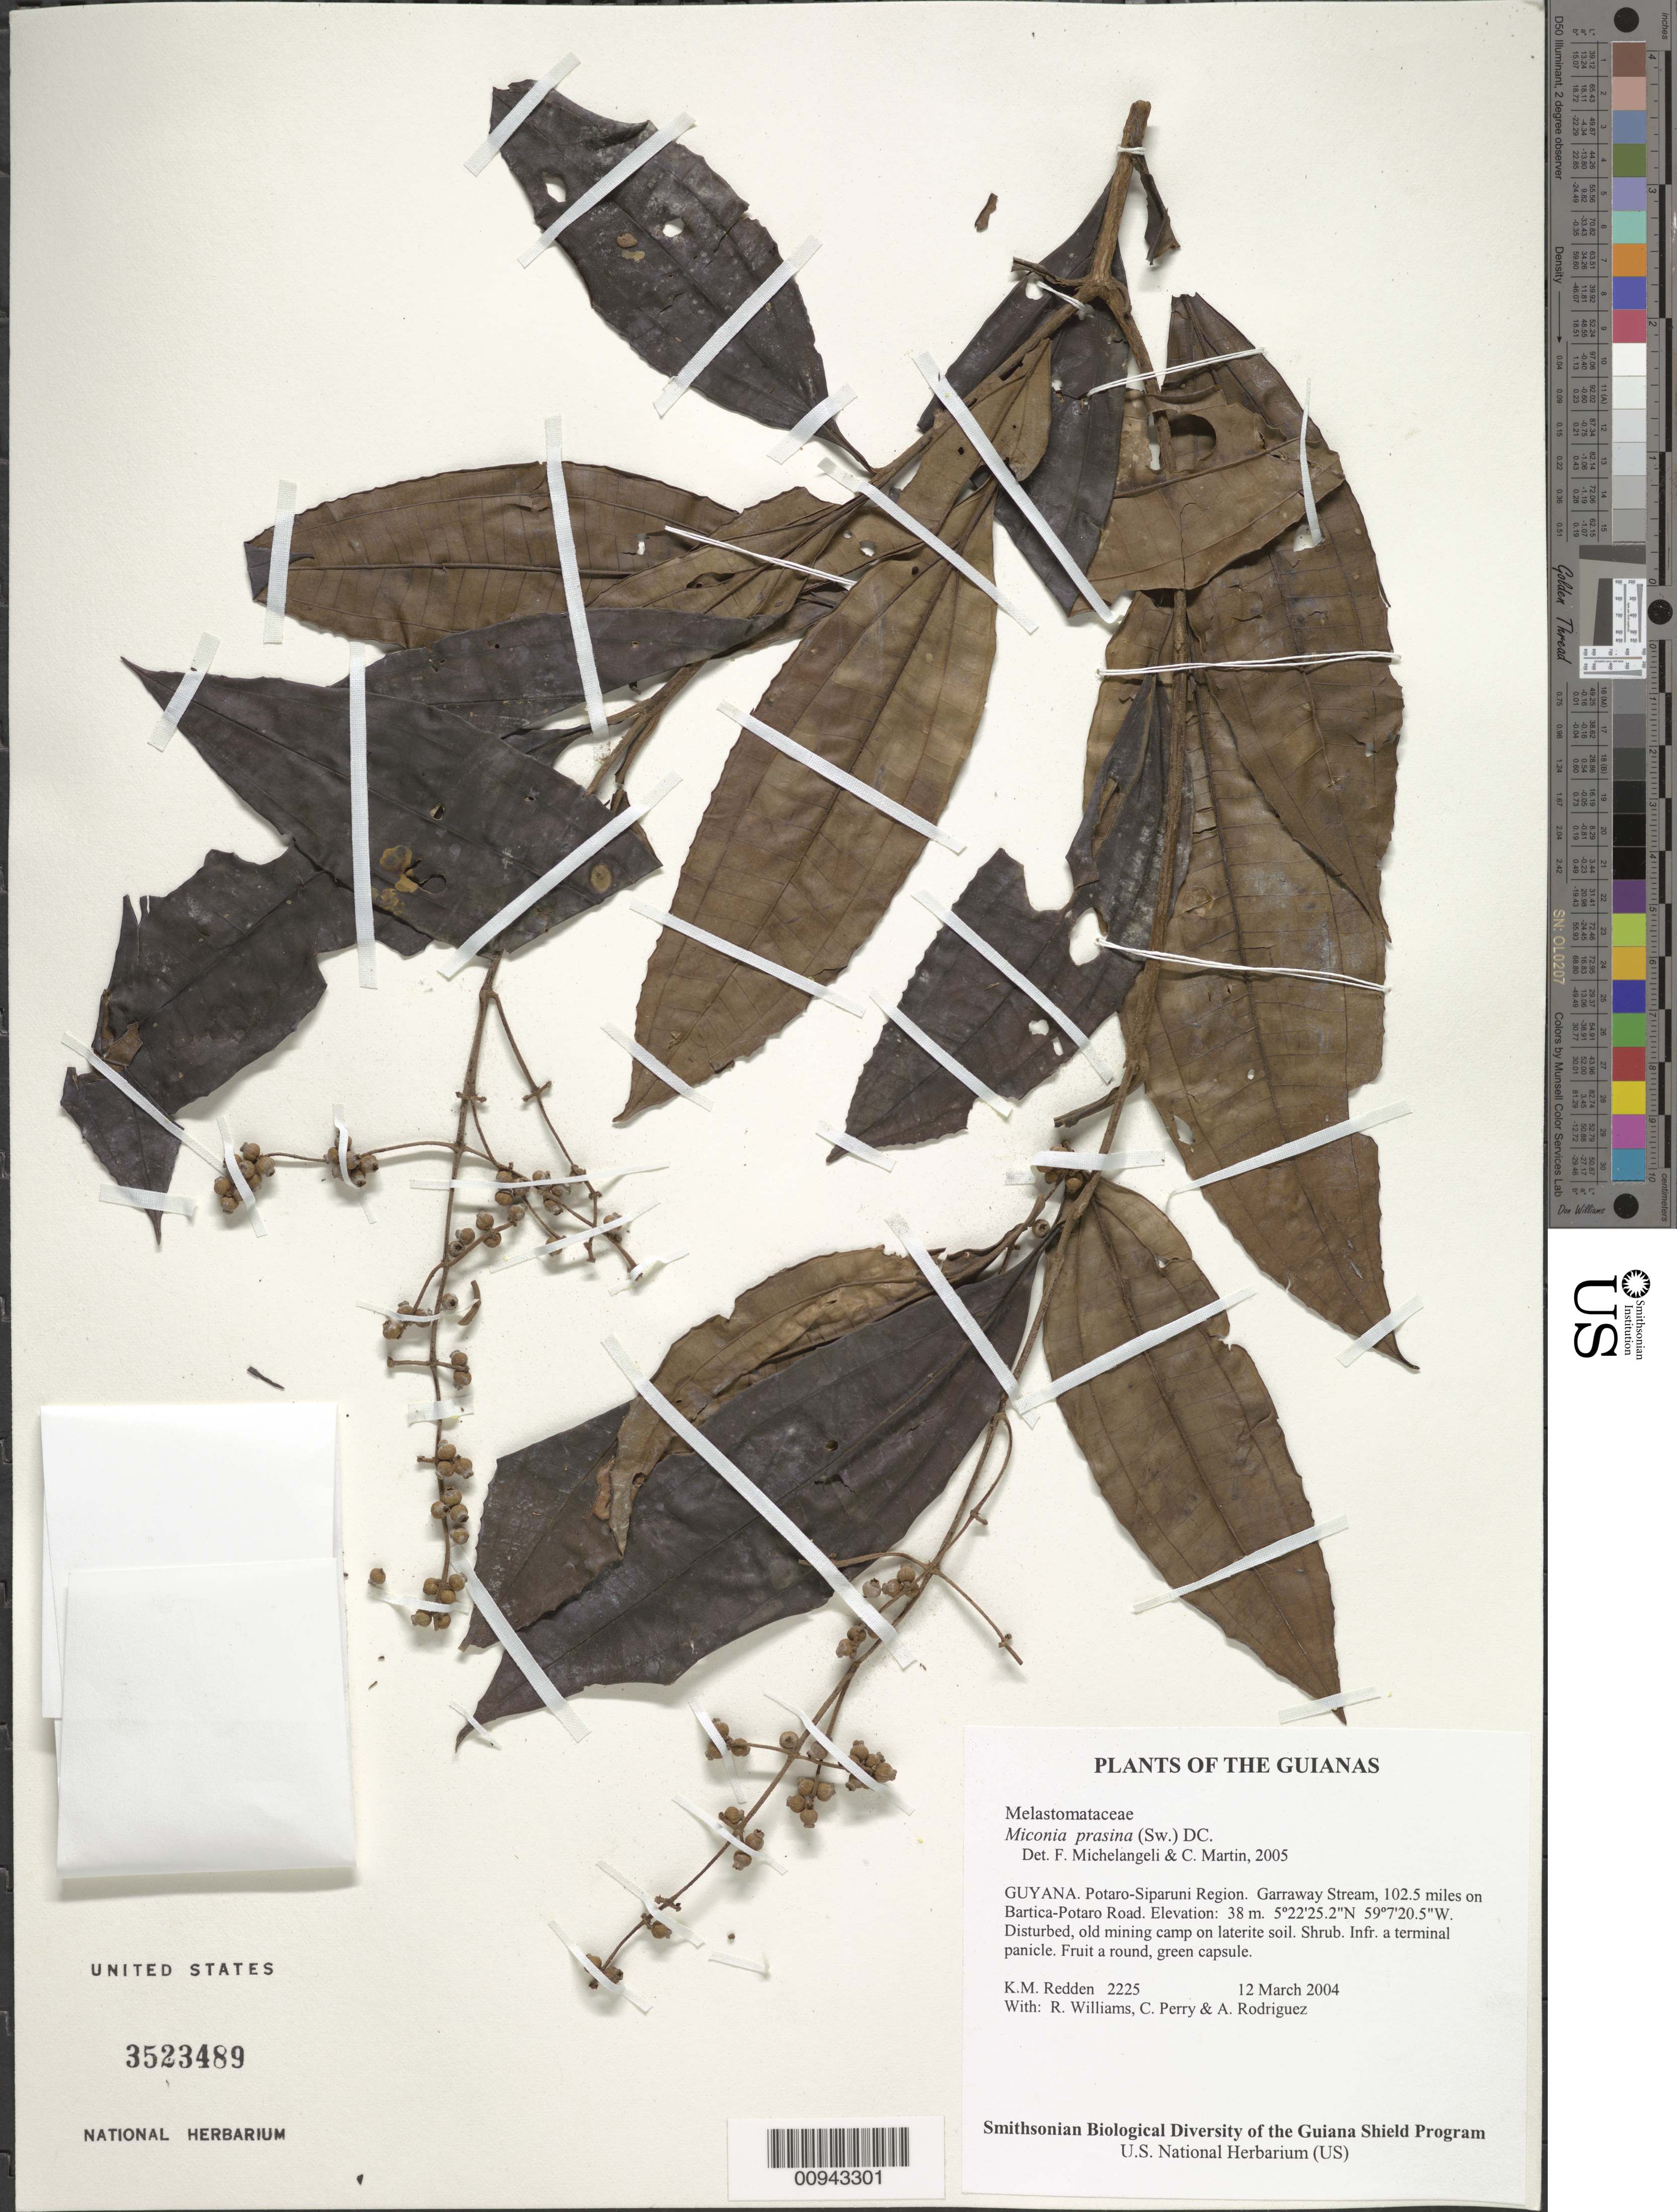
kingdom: Plantae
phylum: Tracheophyta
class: Magnoliopsida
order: Myrtales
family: Melastomataceae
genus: Miconia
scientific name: Miconia prasina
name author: (Sw.) DC.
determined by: Michelangeli, F. A.; Martin, C.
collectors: K. M. Redden, R. Williams, C. Perry & A. Rodriguez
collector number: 2225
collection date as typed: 12 March 2004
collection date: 2004-03-12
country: Guyana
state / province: Potaro-Siparuni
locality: Garraway Stream, 102.5 miles on Bartica-Potaro Road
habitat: Disturbed, old mining camp on laterite soil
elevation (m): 38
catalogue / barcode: US 3523489